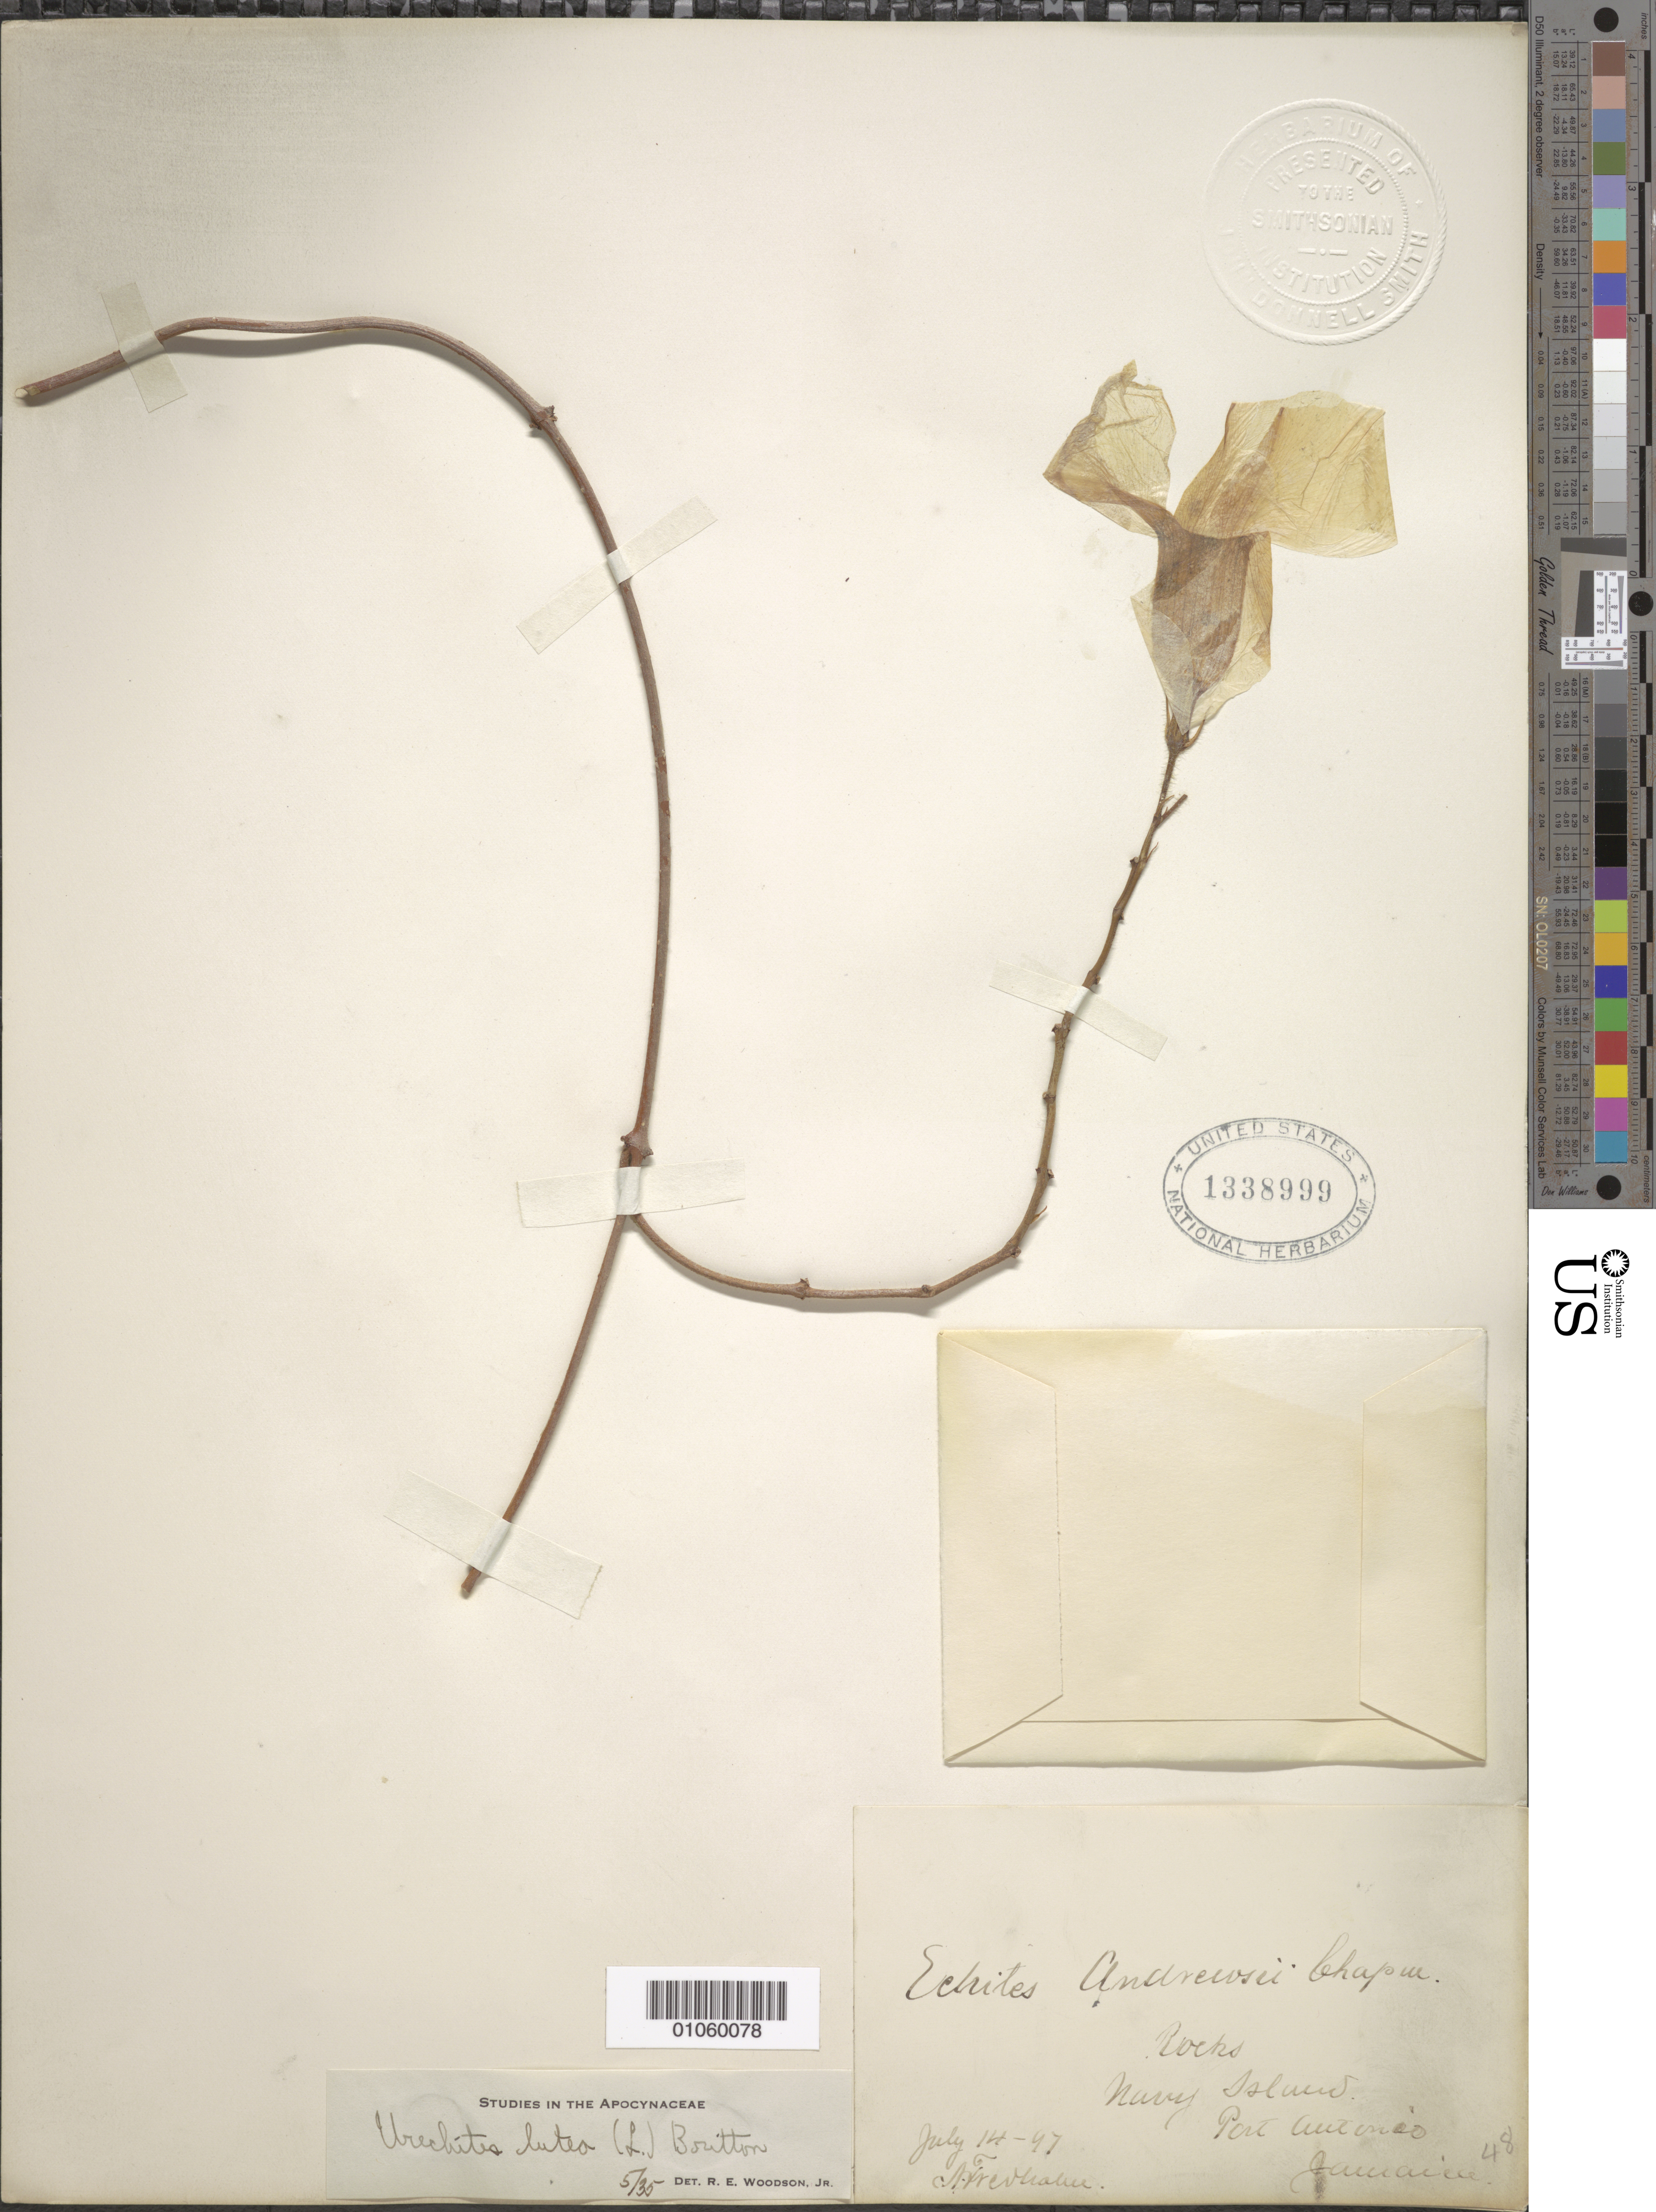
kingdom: Plantae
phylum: Tracheophyta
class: Magnoliopsida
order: Gentianales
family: Apocynaceae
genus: Urechites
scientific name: Urechites lutea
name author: (L.) Britton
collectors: A. Fredholm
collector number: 48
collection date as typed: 14 Jul 1897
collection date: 1897-07-14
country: Jamaica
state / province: Portland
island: Jamaica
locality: Navy Island, Port Antonio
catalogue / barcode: US 1338999